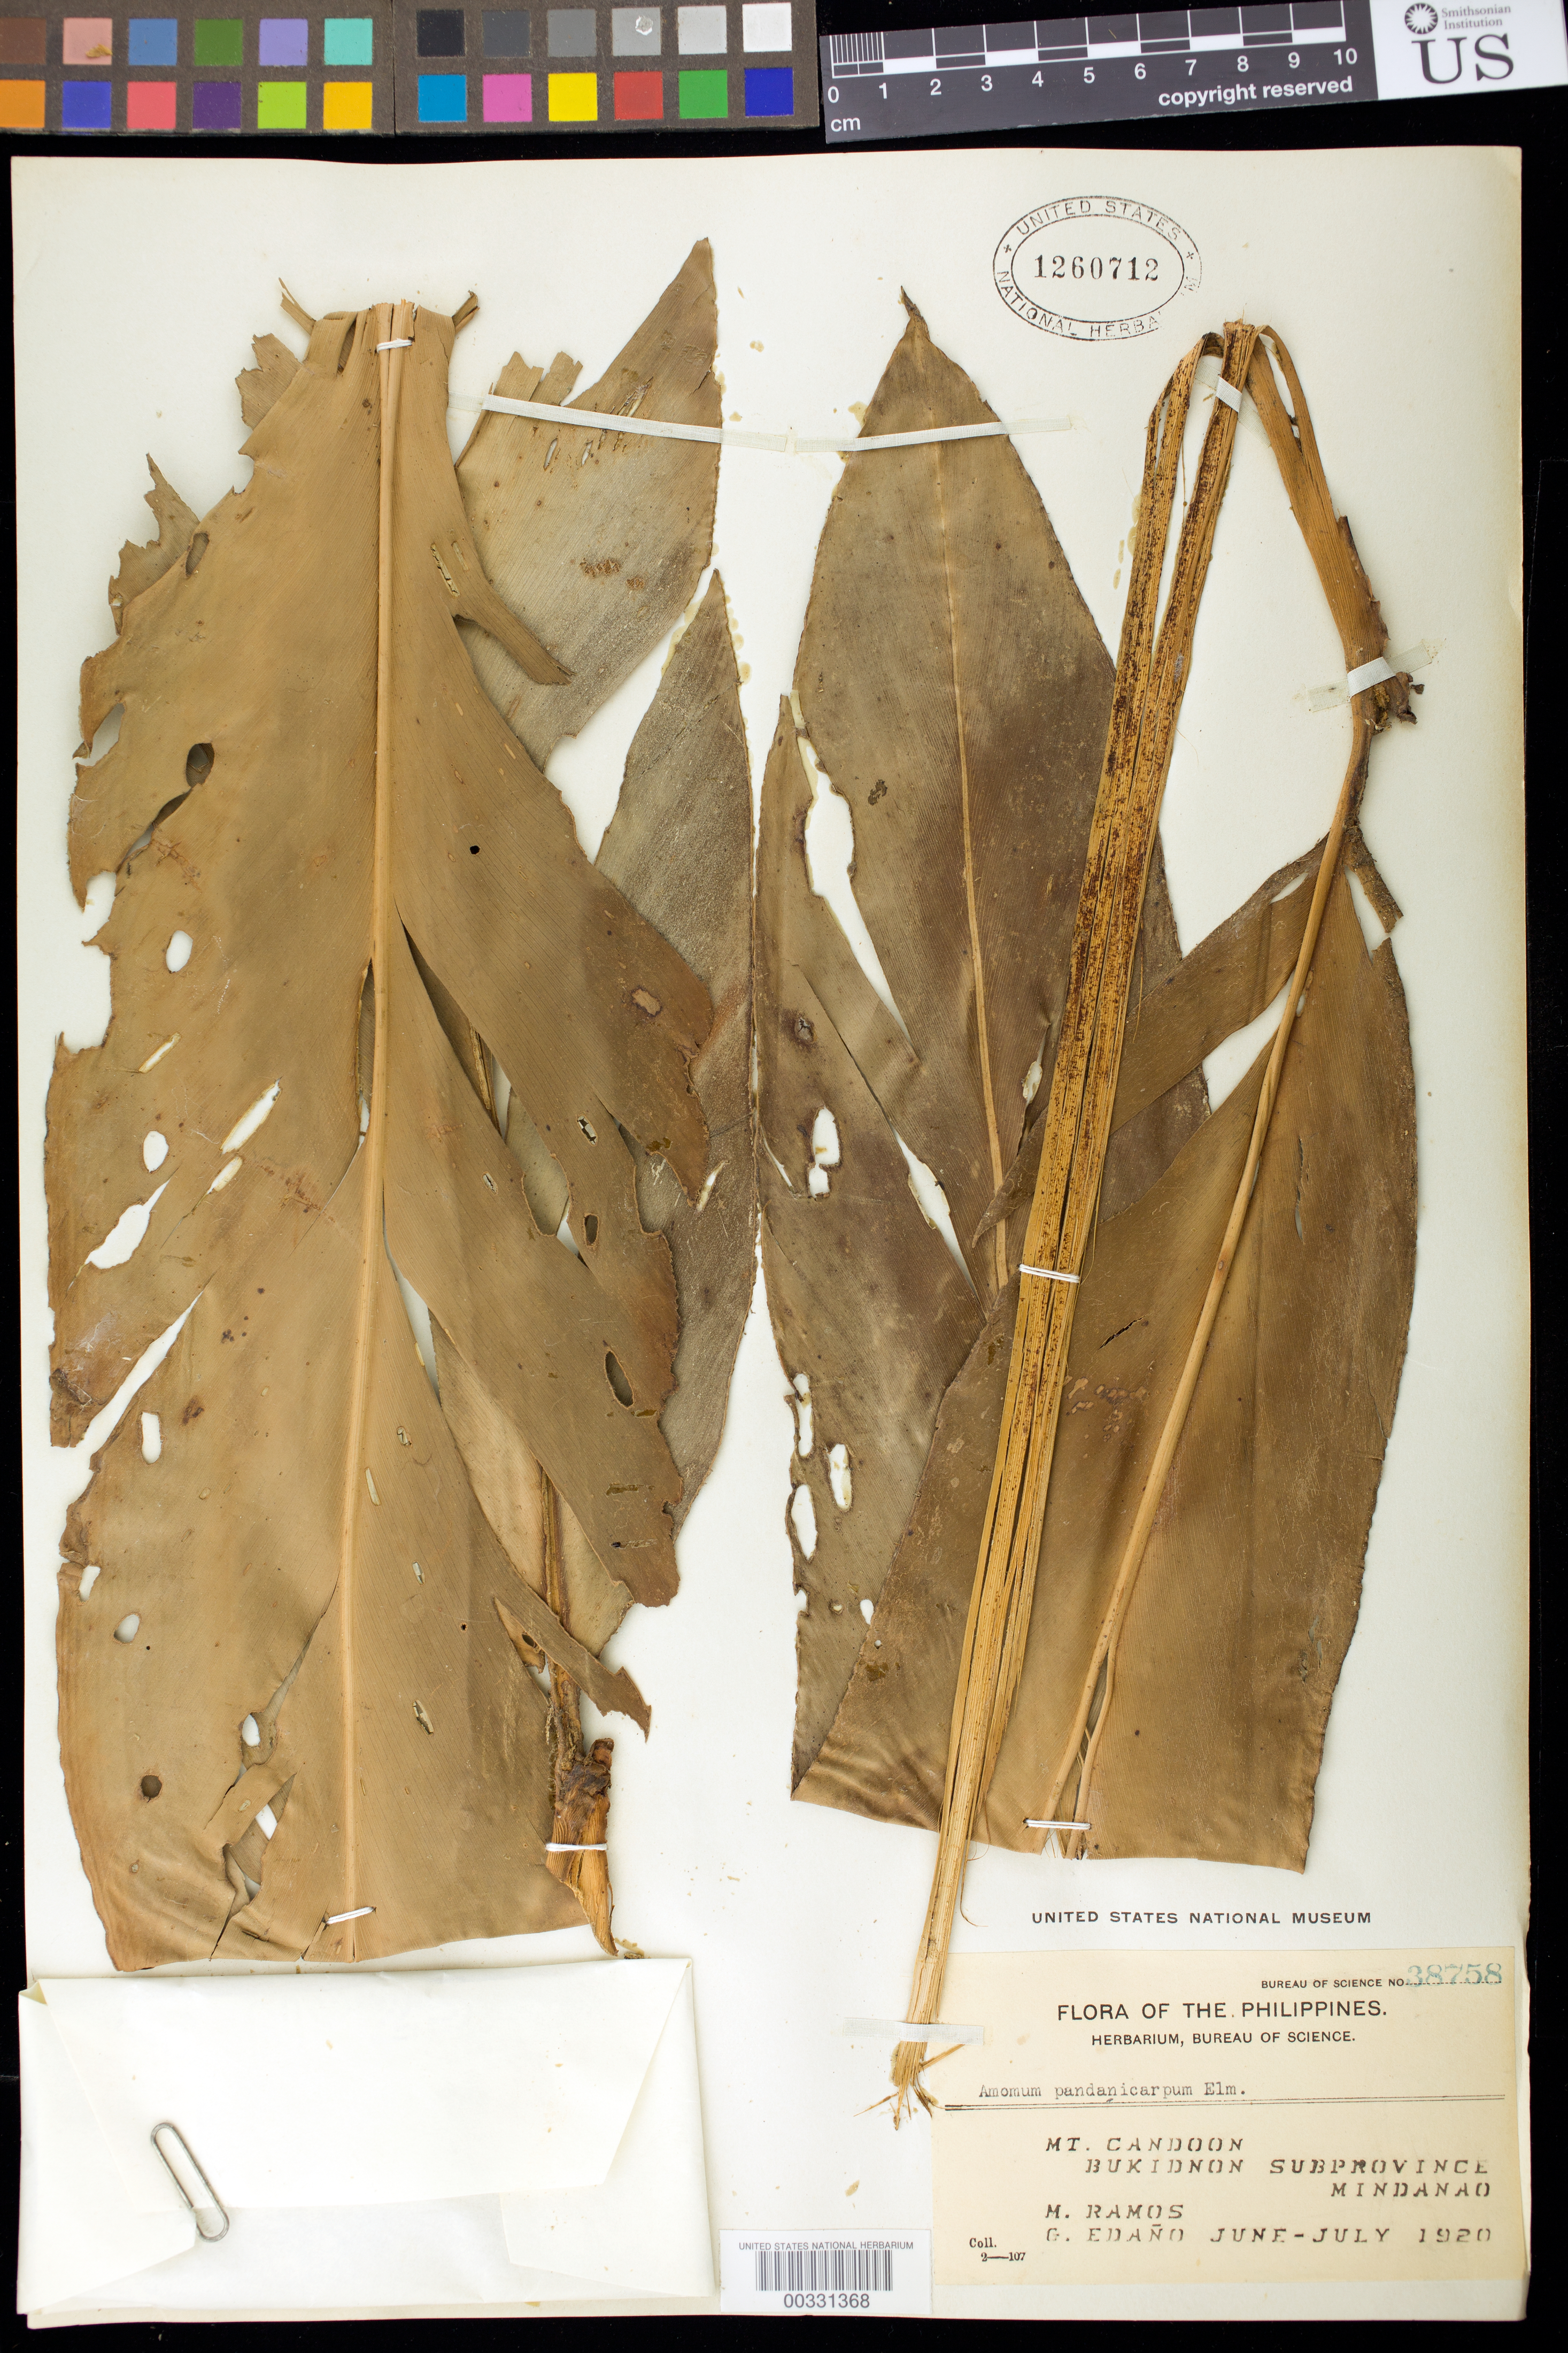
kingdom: Plantae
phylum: Tracheophyta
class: Liliopsida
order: Zingiberales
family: Zingiberaceae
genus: Etlingera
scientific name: Etlingera fimbriobracteata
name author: (K. Schum.) R.M. Sm.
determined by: Docot, Rudolph Valentino A.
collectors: M. Ramos & G. E. Edaño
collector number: Bur. Sci. 38758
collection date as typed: Jun 1920 to -- Jul 1920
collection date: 1920-06/1920-07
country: Philippines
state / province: Northern Mindanao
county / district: Bukidnon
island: Mindanao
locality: Mt candoon, bukidnon subprov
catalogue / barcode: US 1260712